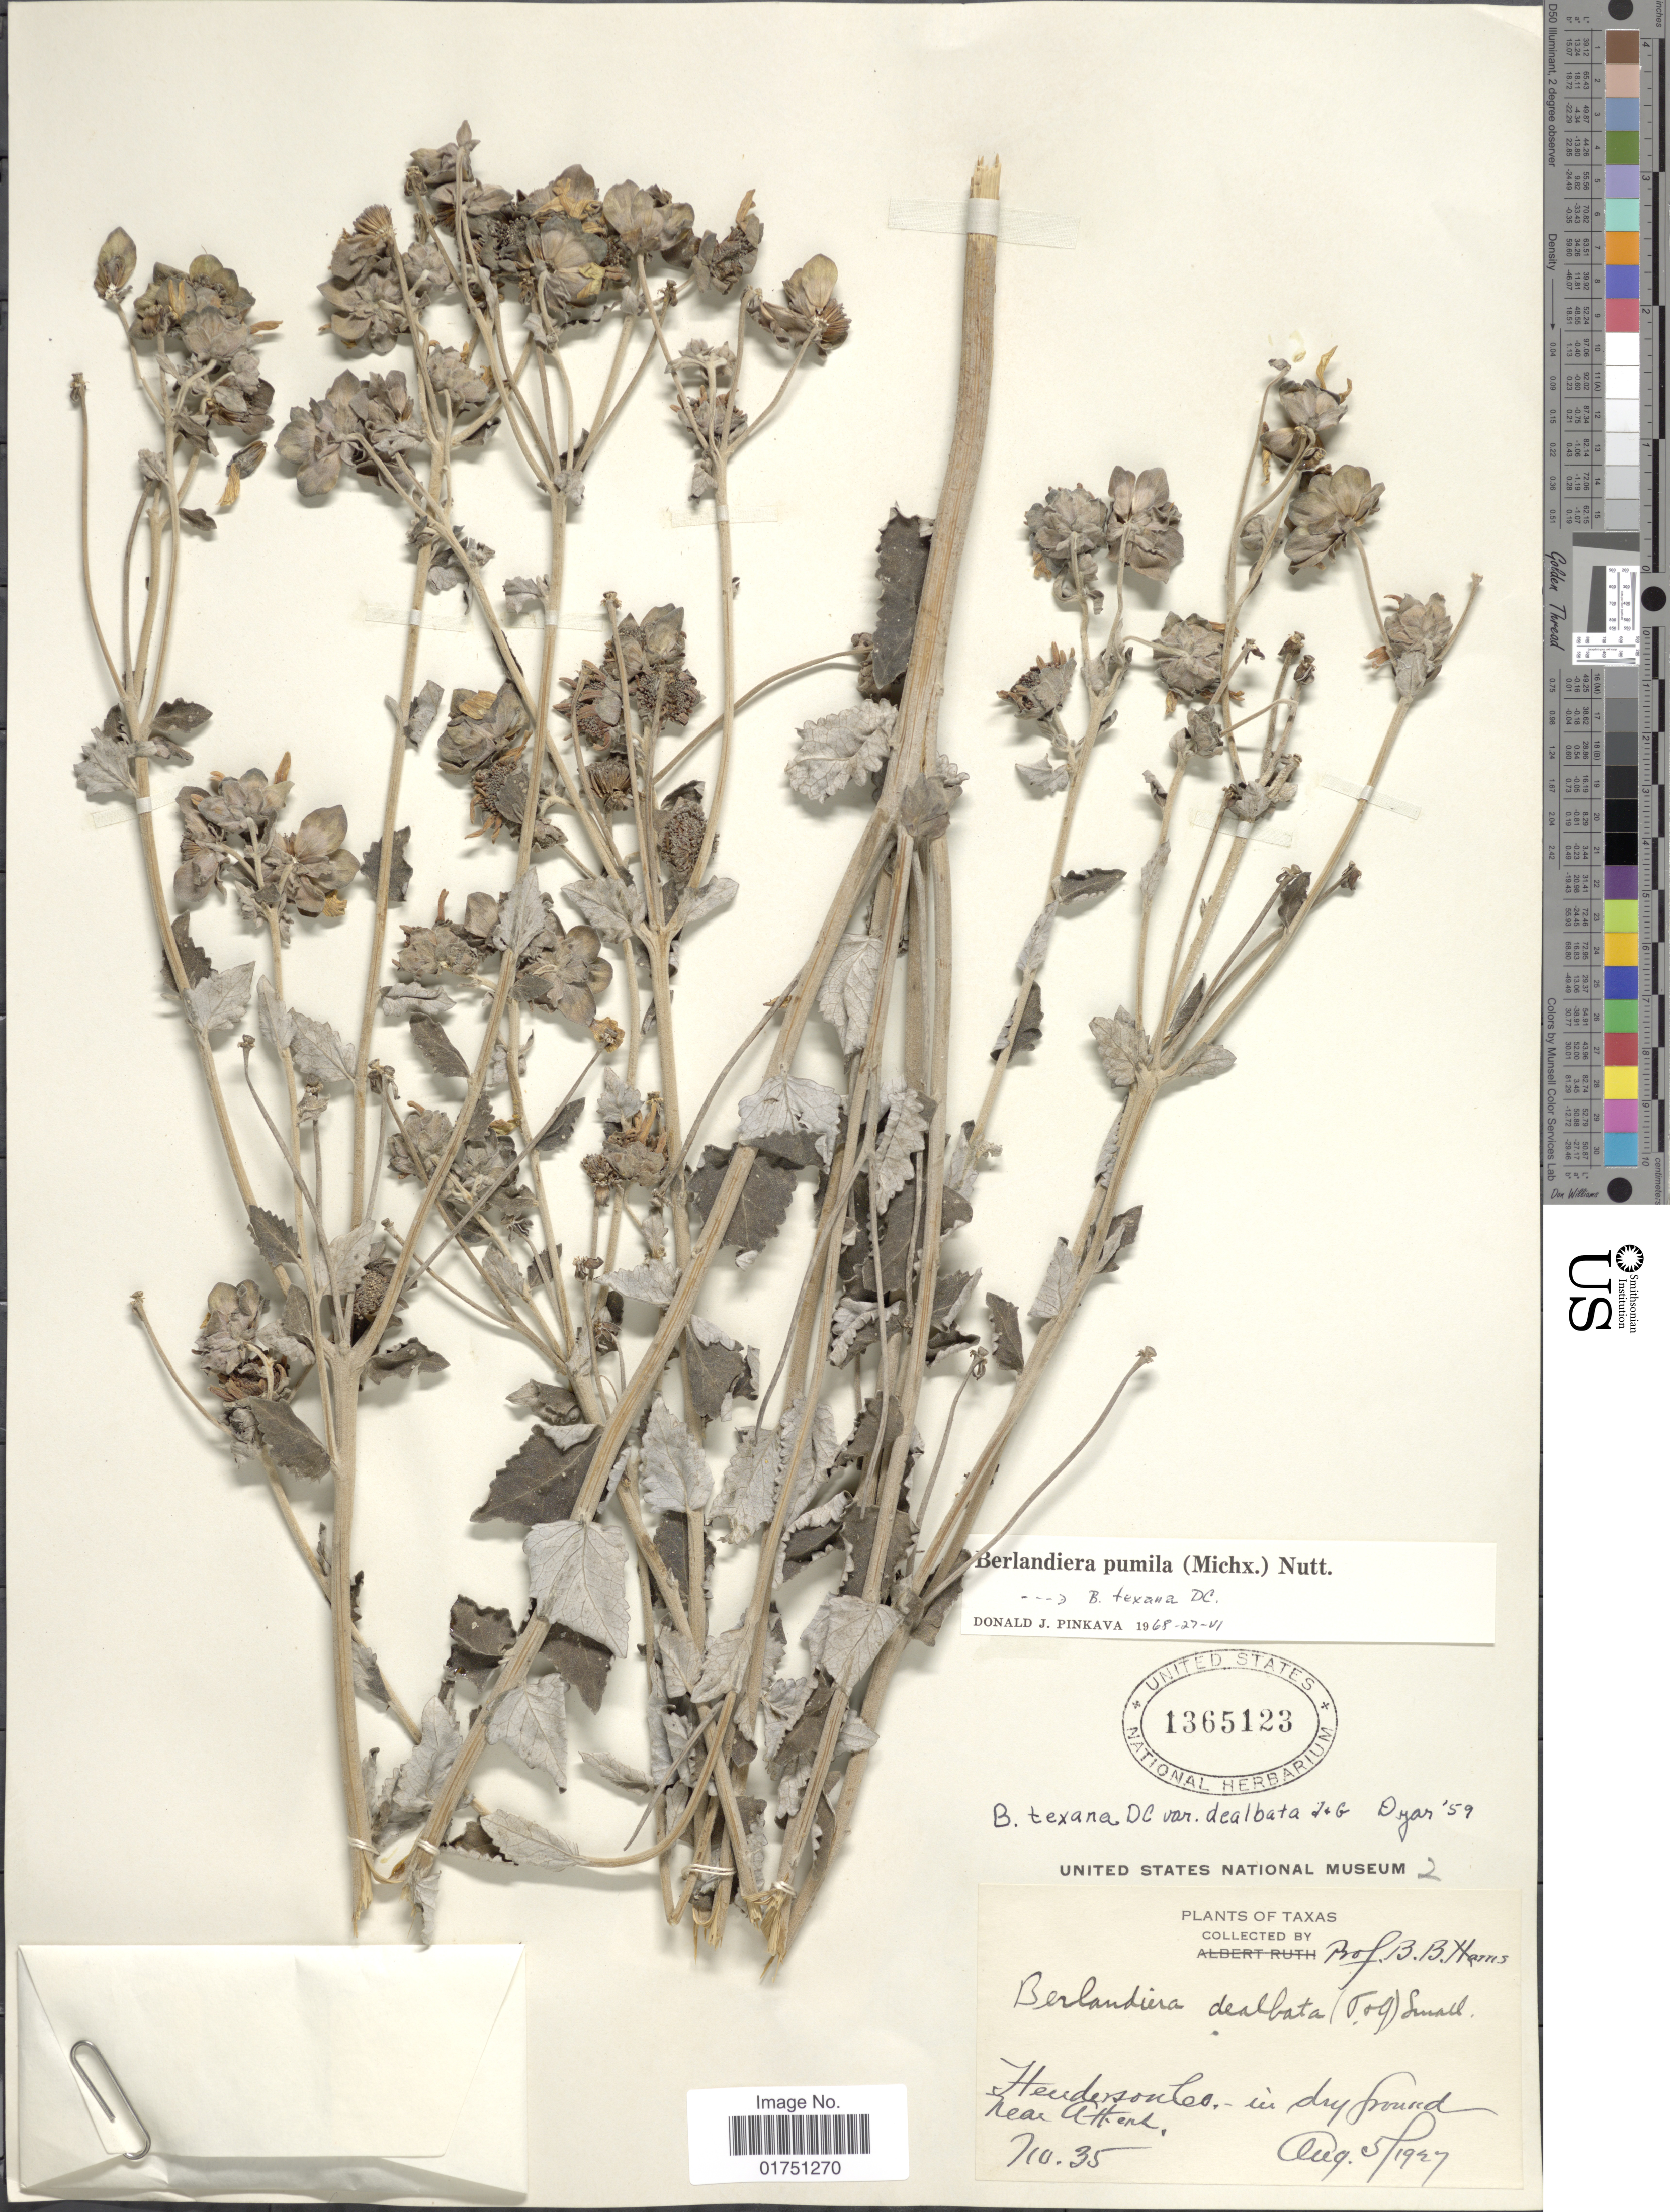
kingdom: Plantae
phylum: Tracheophyta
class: Magnoliopsida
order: Asterales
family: Asteraceae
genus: Berlandiera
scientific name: Berlandiera pumila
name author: (Michx.) Nutt.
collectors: B. B. Harris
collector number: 35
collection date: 1927-08-05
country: United States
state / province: Texas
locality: Henderson Co.- in dry ground near Athens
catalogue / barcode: US 1365123